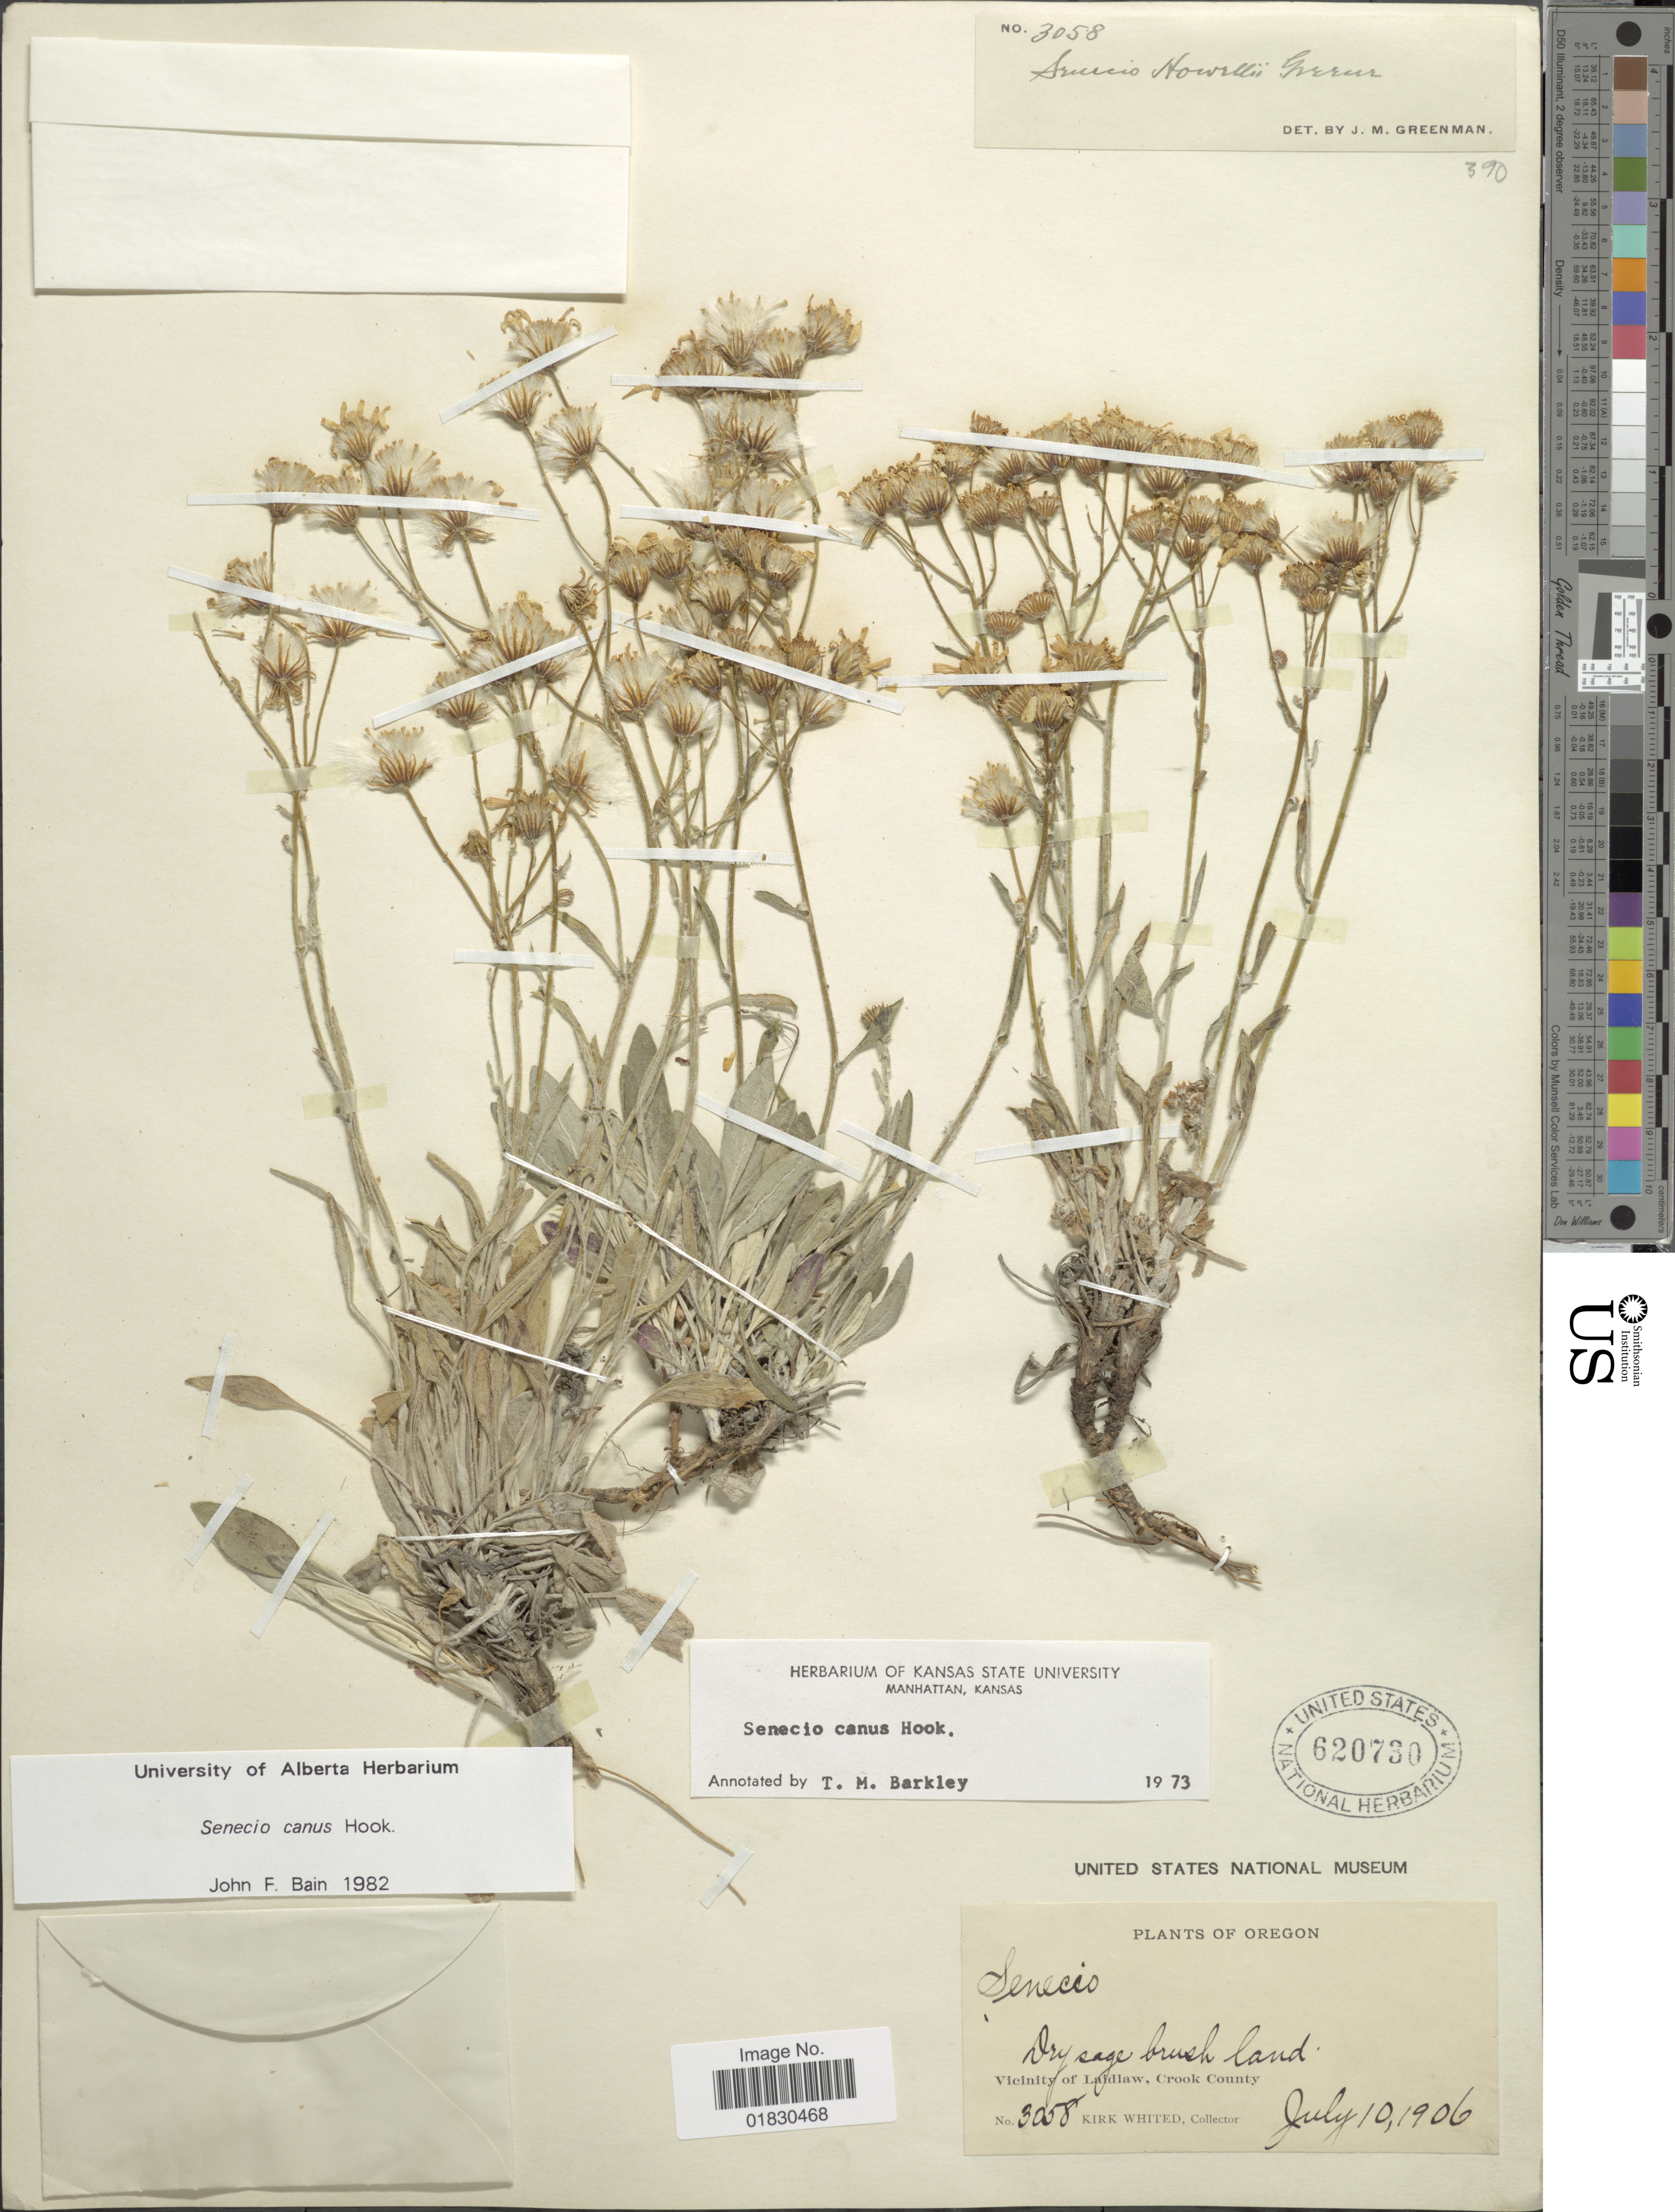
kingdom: Plantae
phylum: Tracheophyta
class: Magnoliopsida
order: Asterales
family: Asteraceae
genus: Packera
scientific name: Packera cana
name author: (Hook.) W.A. Weber & Á. Löve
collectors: K. Whited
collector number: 3058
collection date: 1906-07-10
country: United States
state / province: Oregon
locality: Vicinity of Laidlaw, Crook County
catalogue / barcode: US 620730